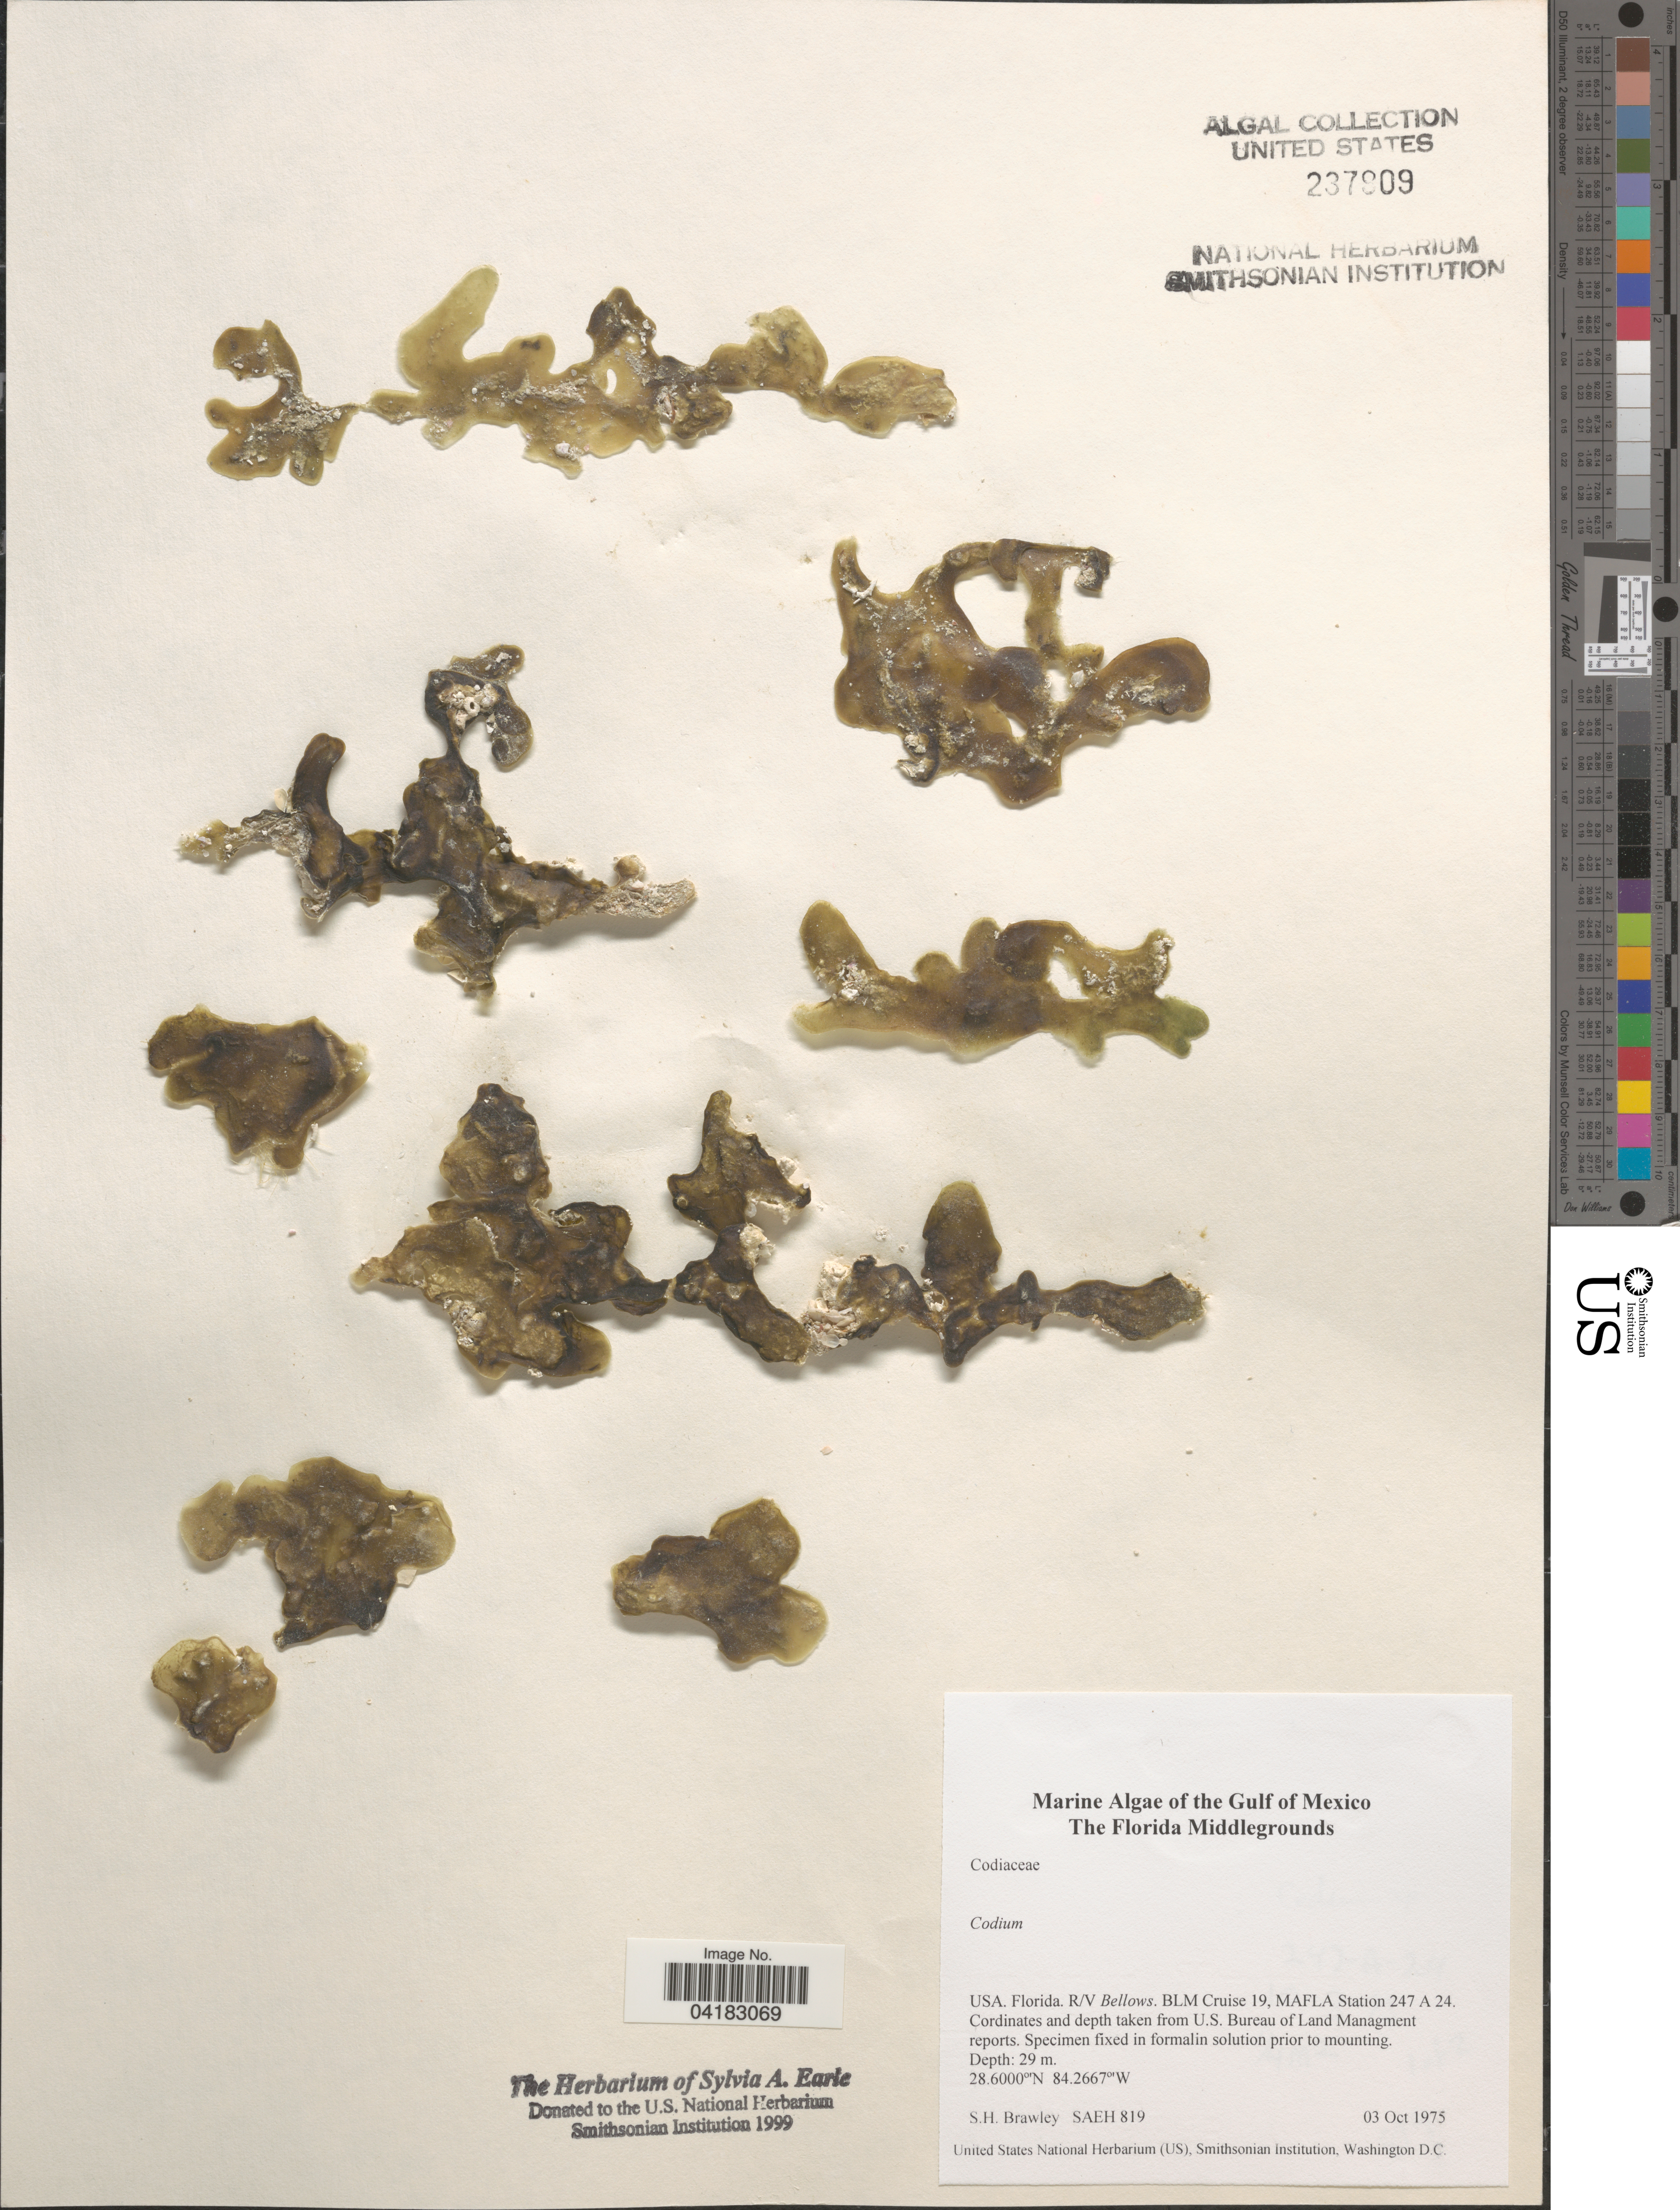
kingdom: Plantae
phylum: Chlorophyta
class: Ulvophyceae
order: Bryopsidales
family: Codiaceae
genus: Codium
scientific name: Codium sp.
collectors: S. Brawley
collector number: SAEH819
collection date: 1975-10-03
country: United States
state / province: Florida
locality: Gulf of Mexico. The Florida Middlegrounds. R/V Bellows. BLM Cruise 19, MAFLA Station 247 A 24.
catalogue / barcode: US 237909